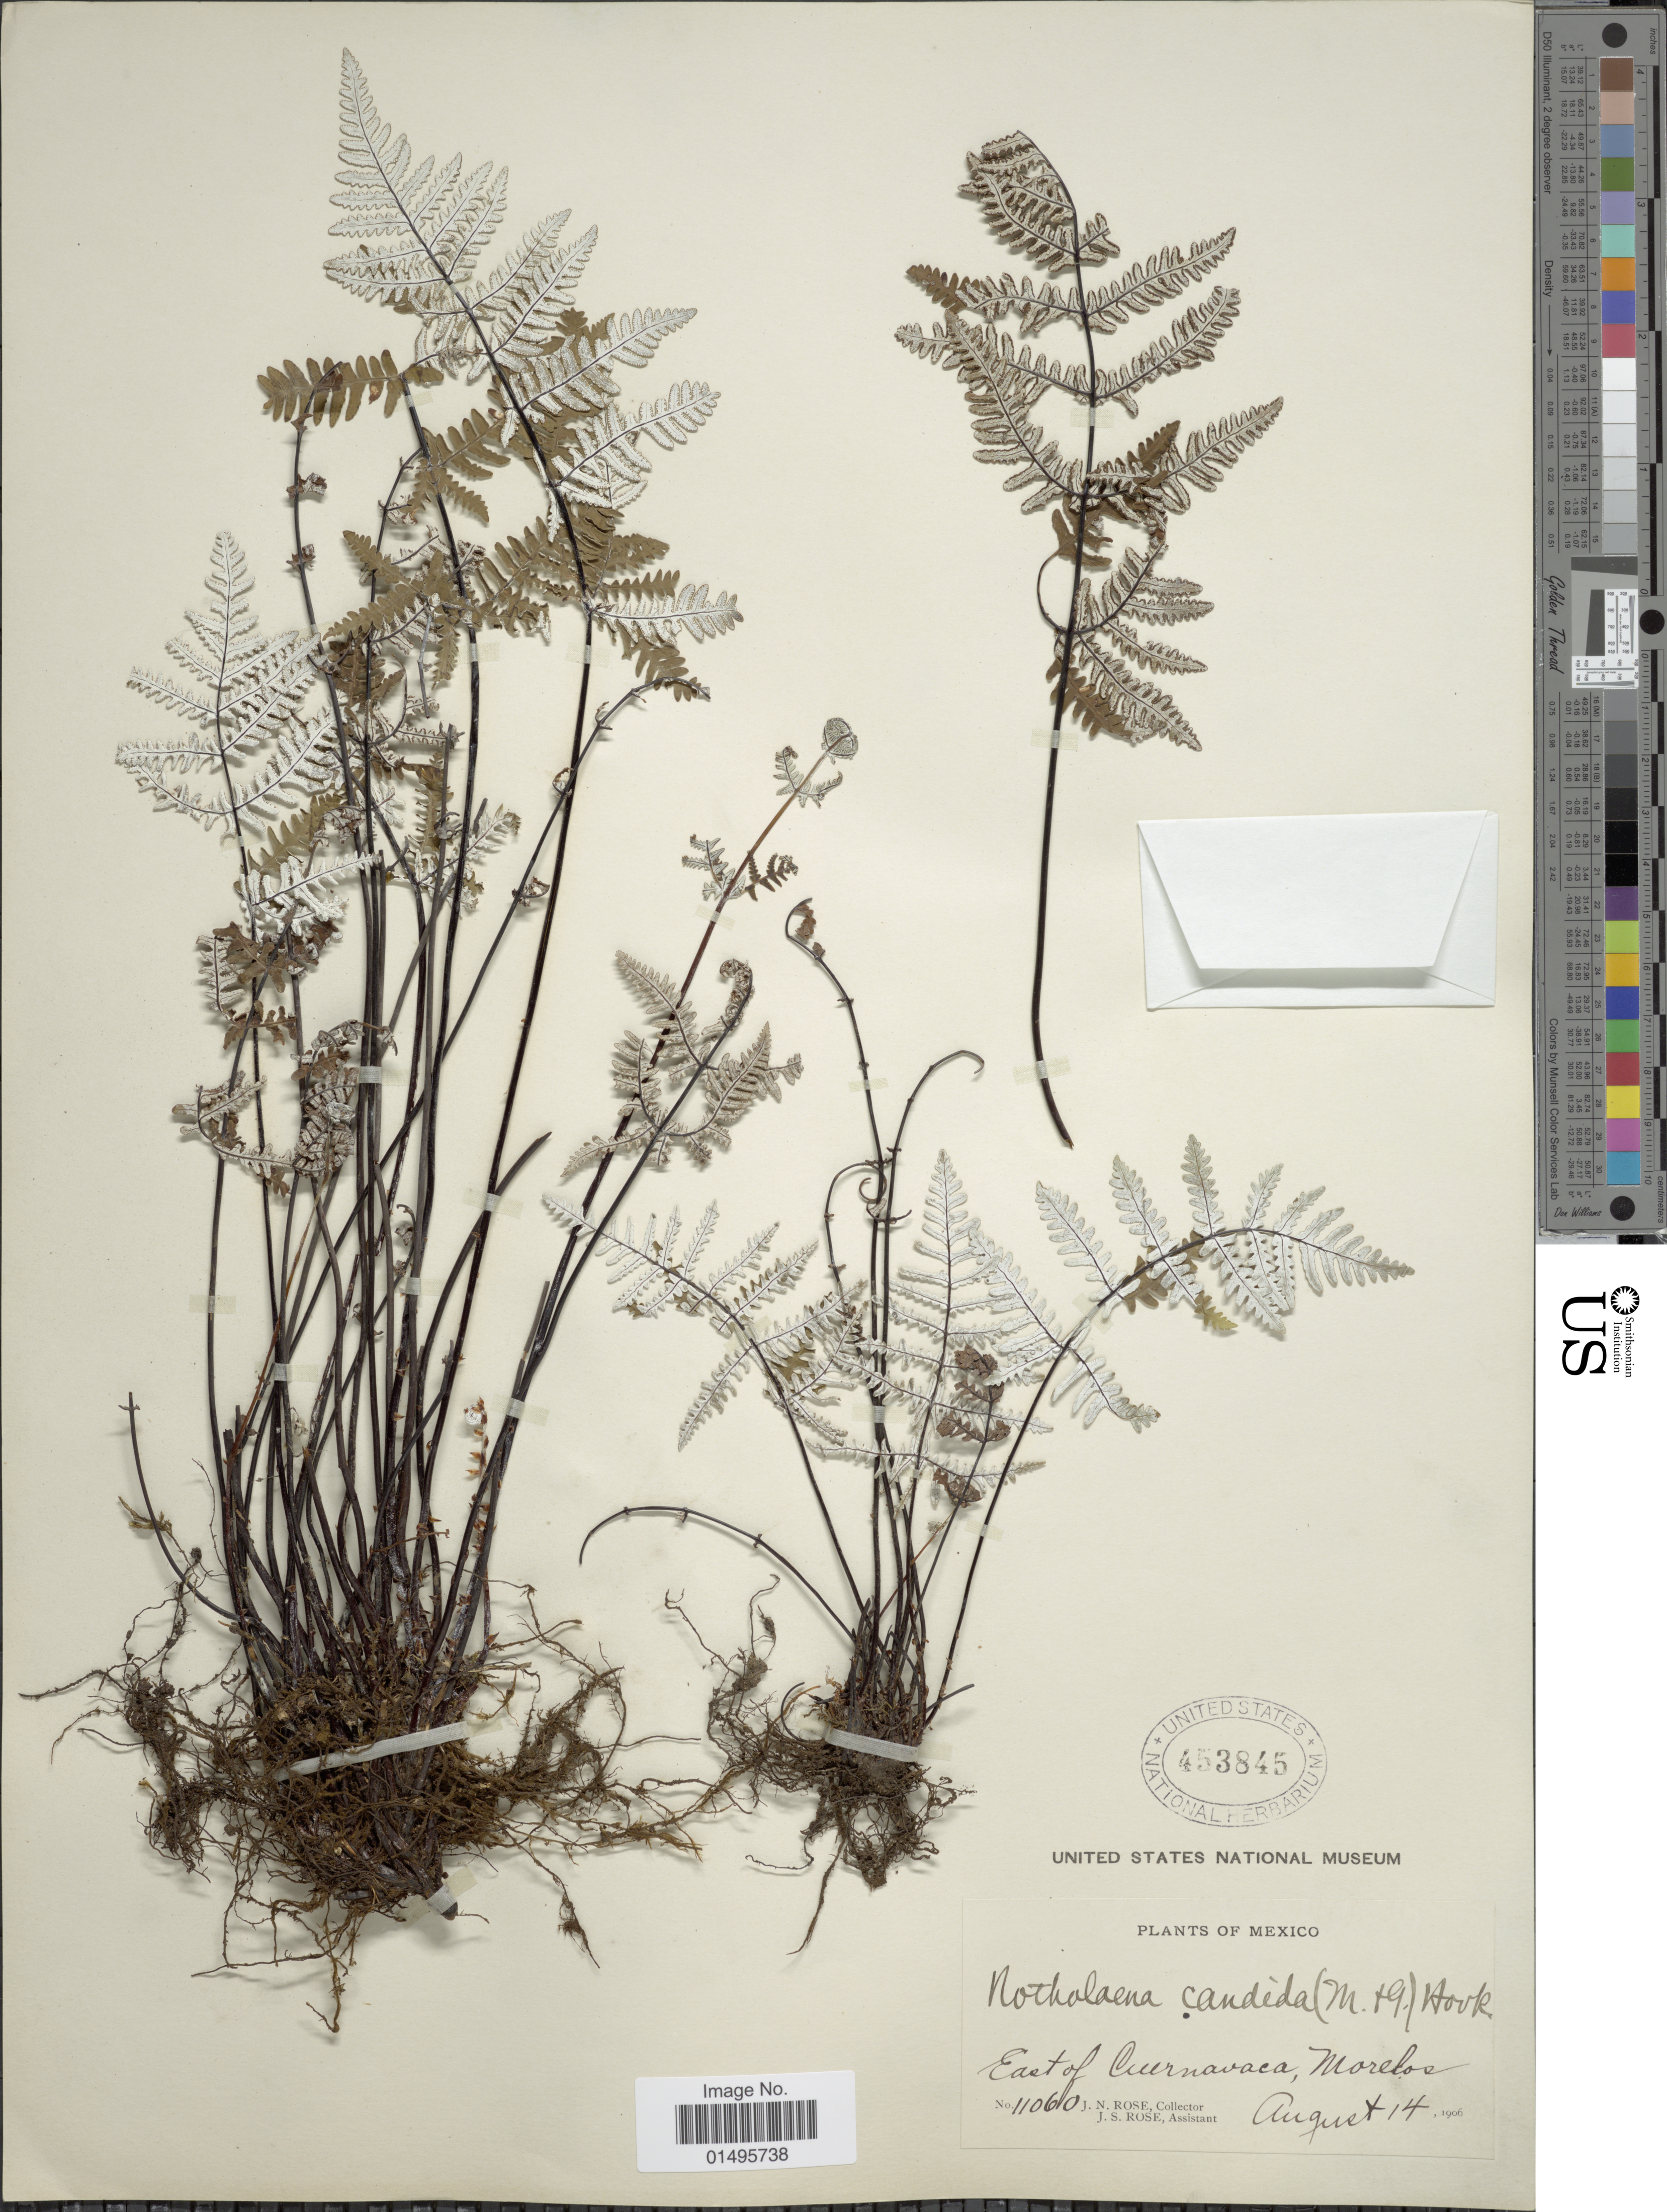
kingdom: Plantae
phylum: Tracheophyta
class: Polypodiopsida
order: Polypodiales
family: Pteridaceae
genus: Notholaena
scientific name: Notholaena candida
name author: (M. Martens) Hook.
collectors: J. N. Rose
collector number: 11060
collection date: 1906-08-14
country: Mexico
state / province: Morelos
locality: East of Cuernavaca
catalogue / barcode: US 453845